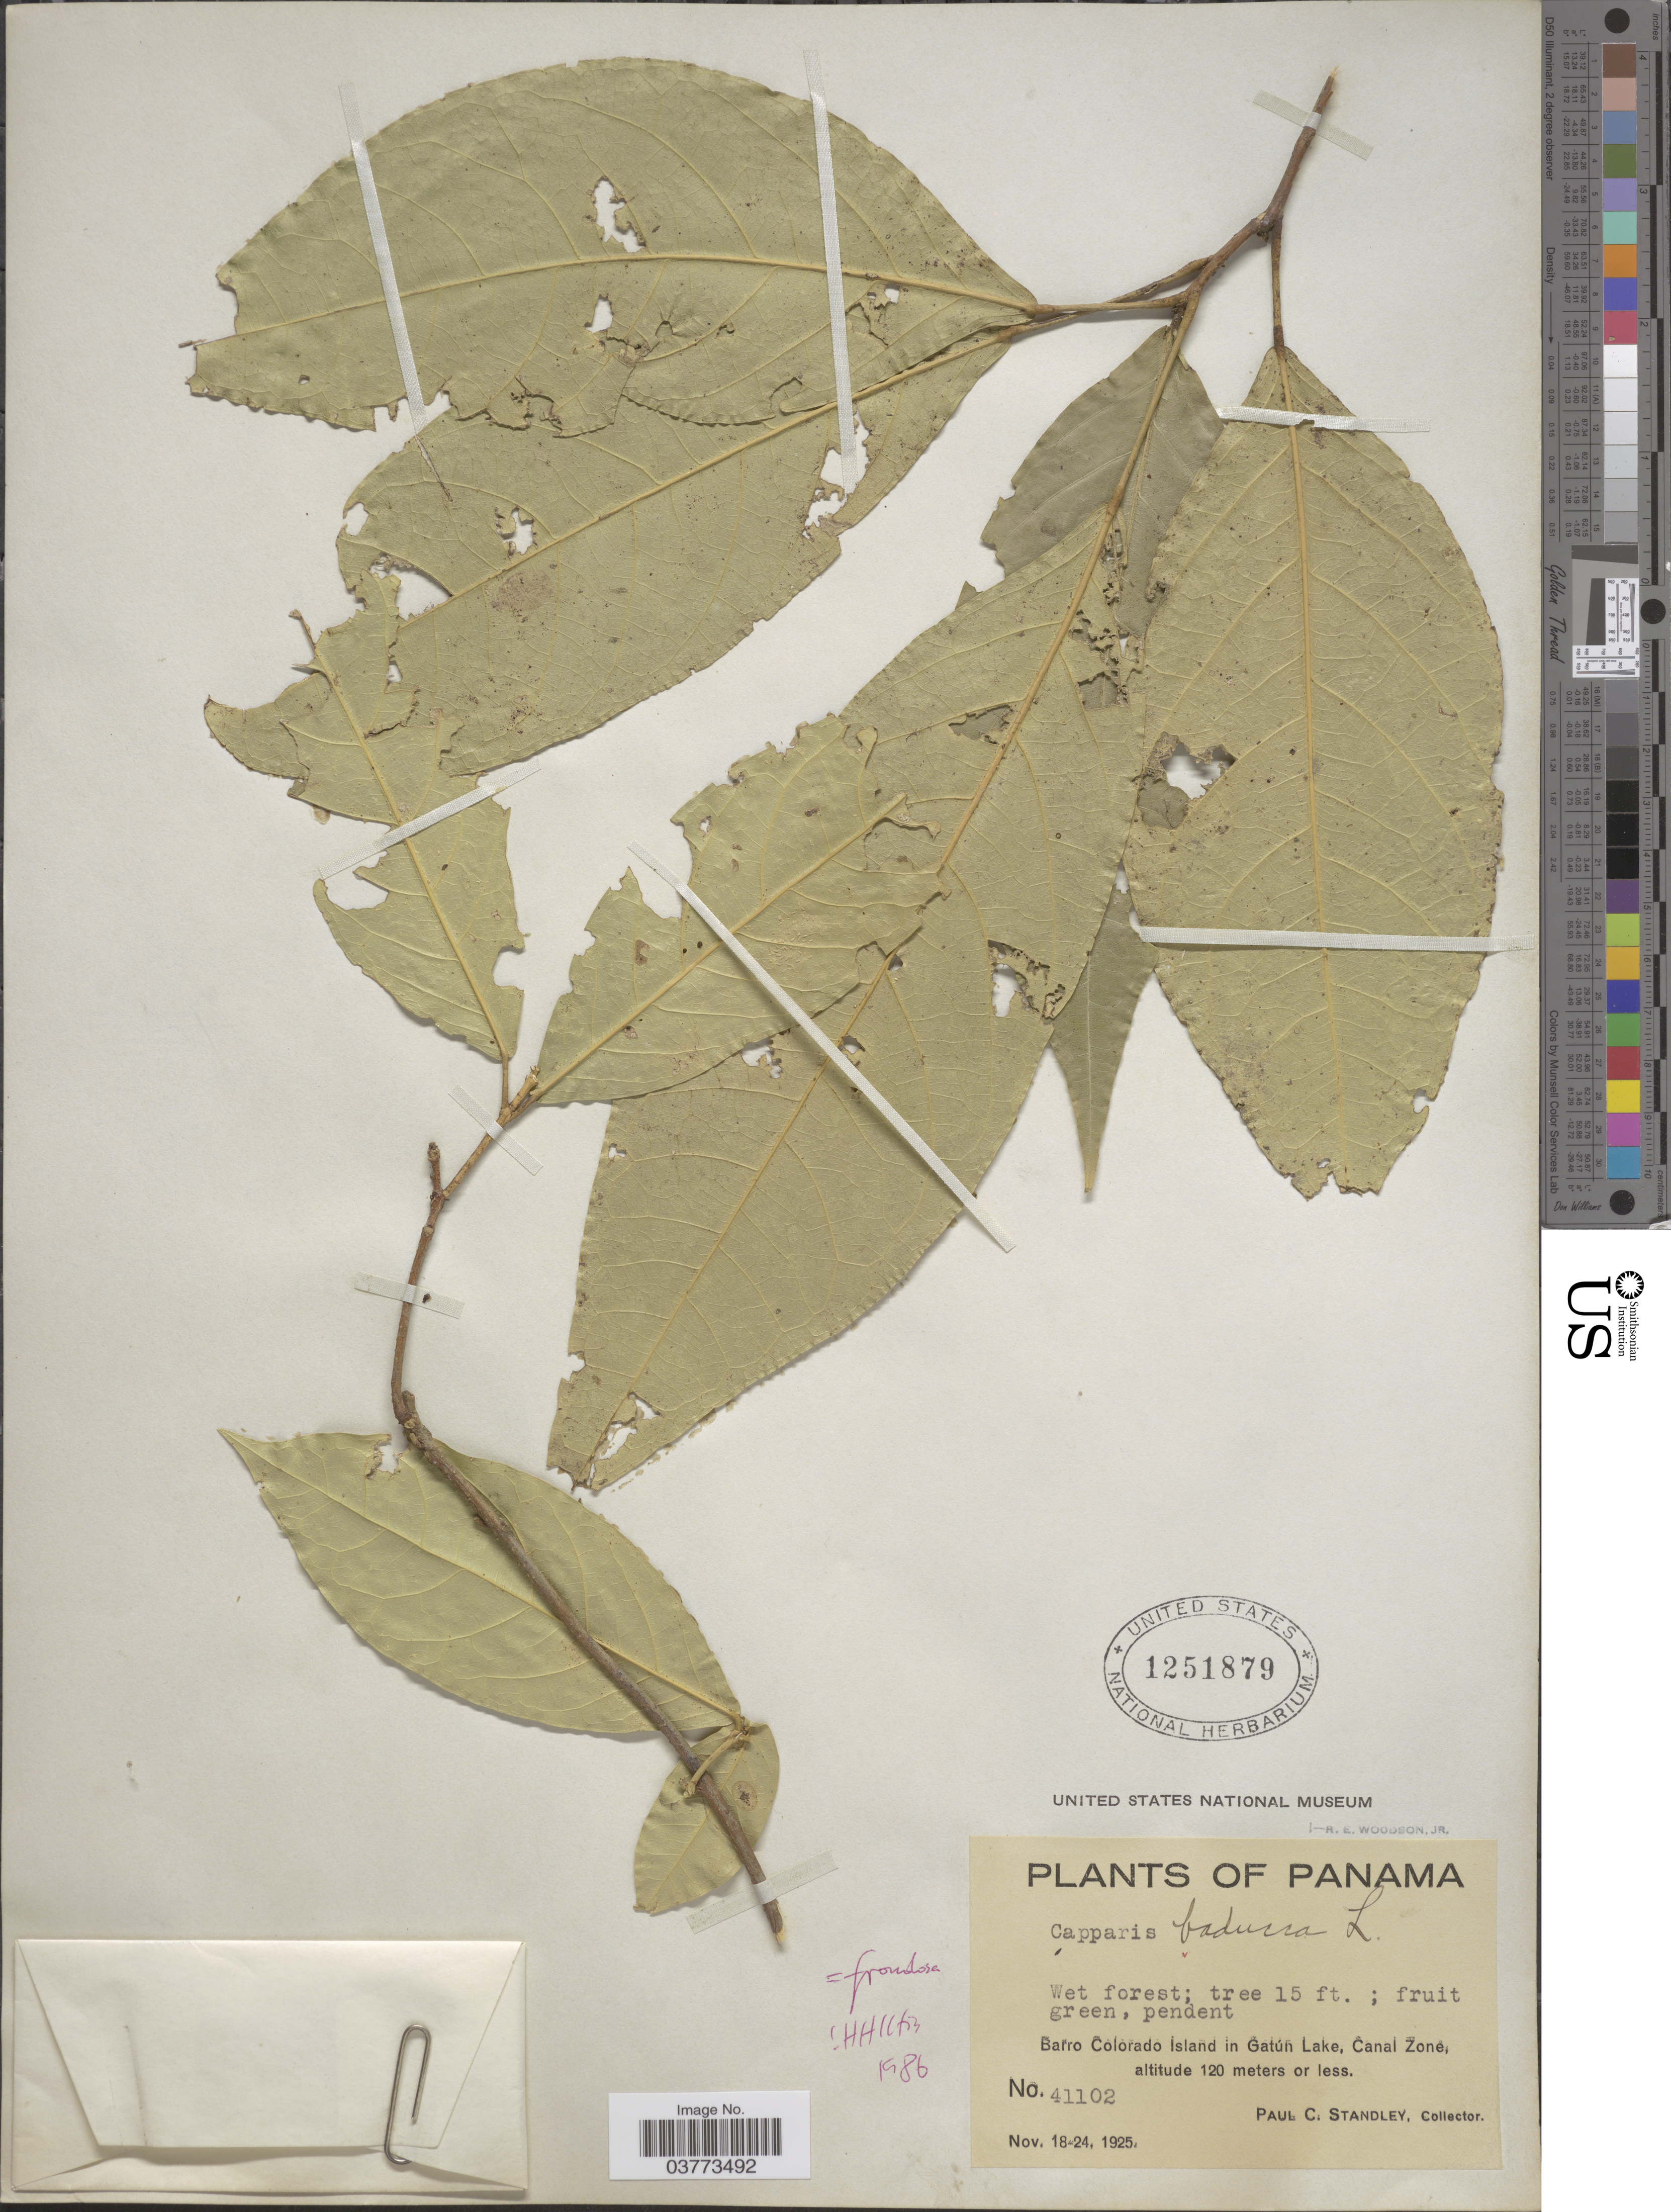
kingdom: Plantae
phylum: Tracheophyta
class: Magnoliopsida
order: Brassicales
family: Capparaceae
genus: Capparidastrum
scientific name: Capparidastrum frondosum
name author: (Jacq.) Cornejo & Iltis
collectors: P. C. Standley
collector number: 41102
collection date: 1925-11-18/1925-11-24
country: Panama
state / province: Panamá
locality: Barro Colorado Island in Gatún Lake, Canal Zone.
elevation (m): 120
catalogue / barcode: US 1251879